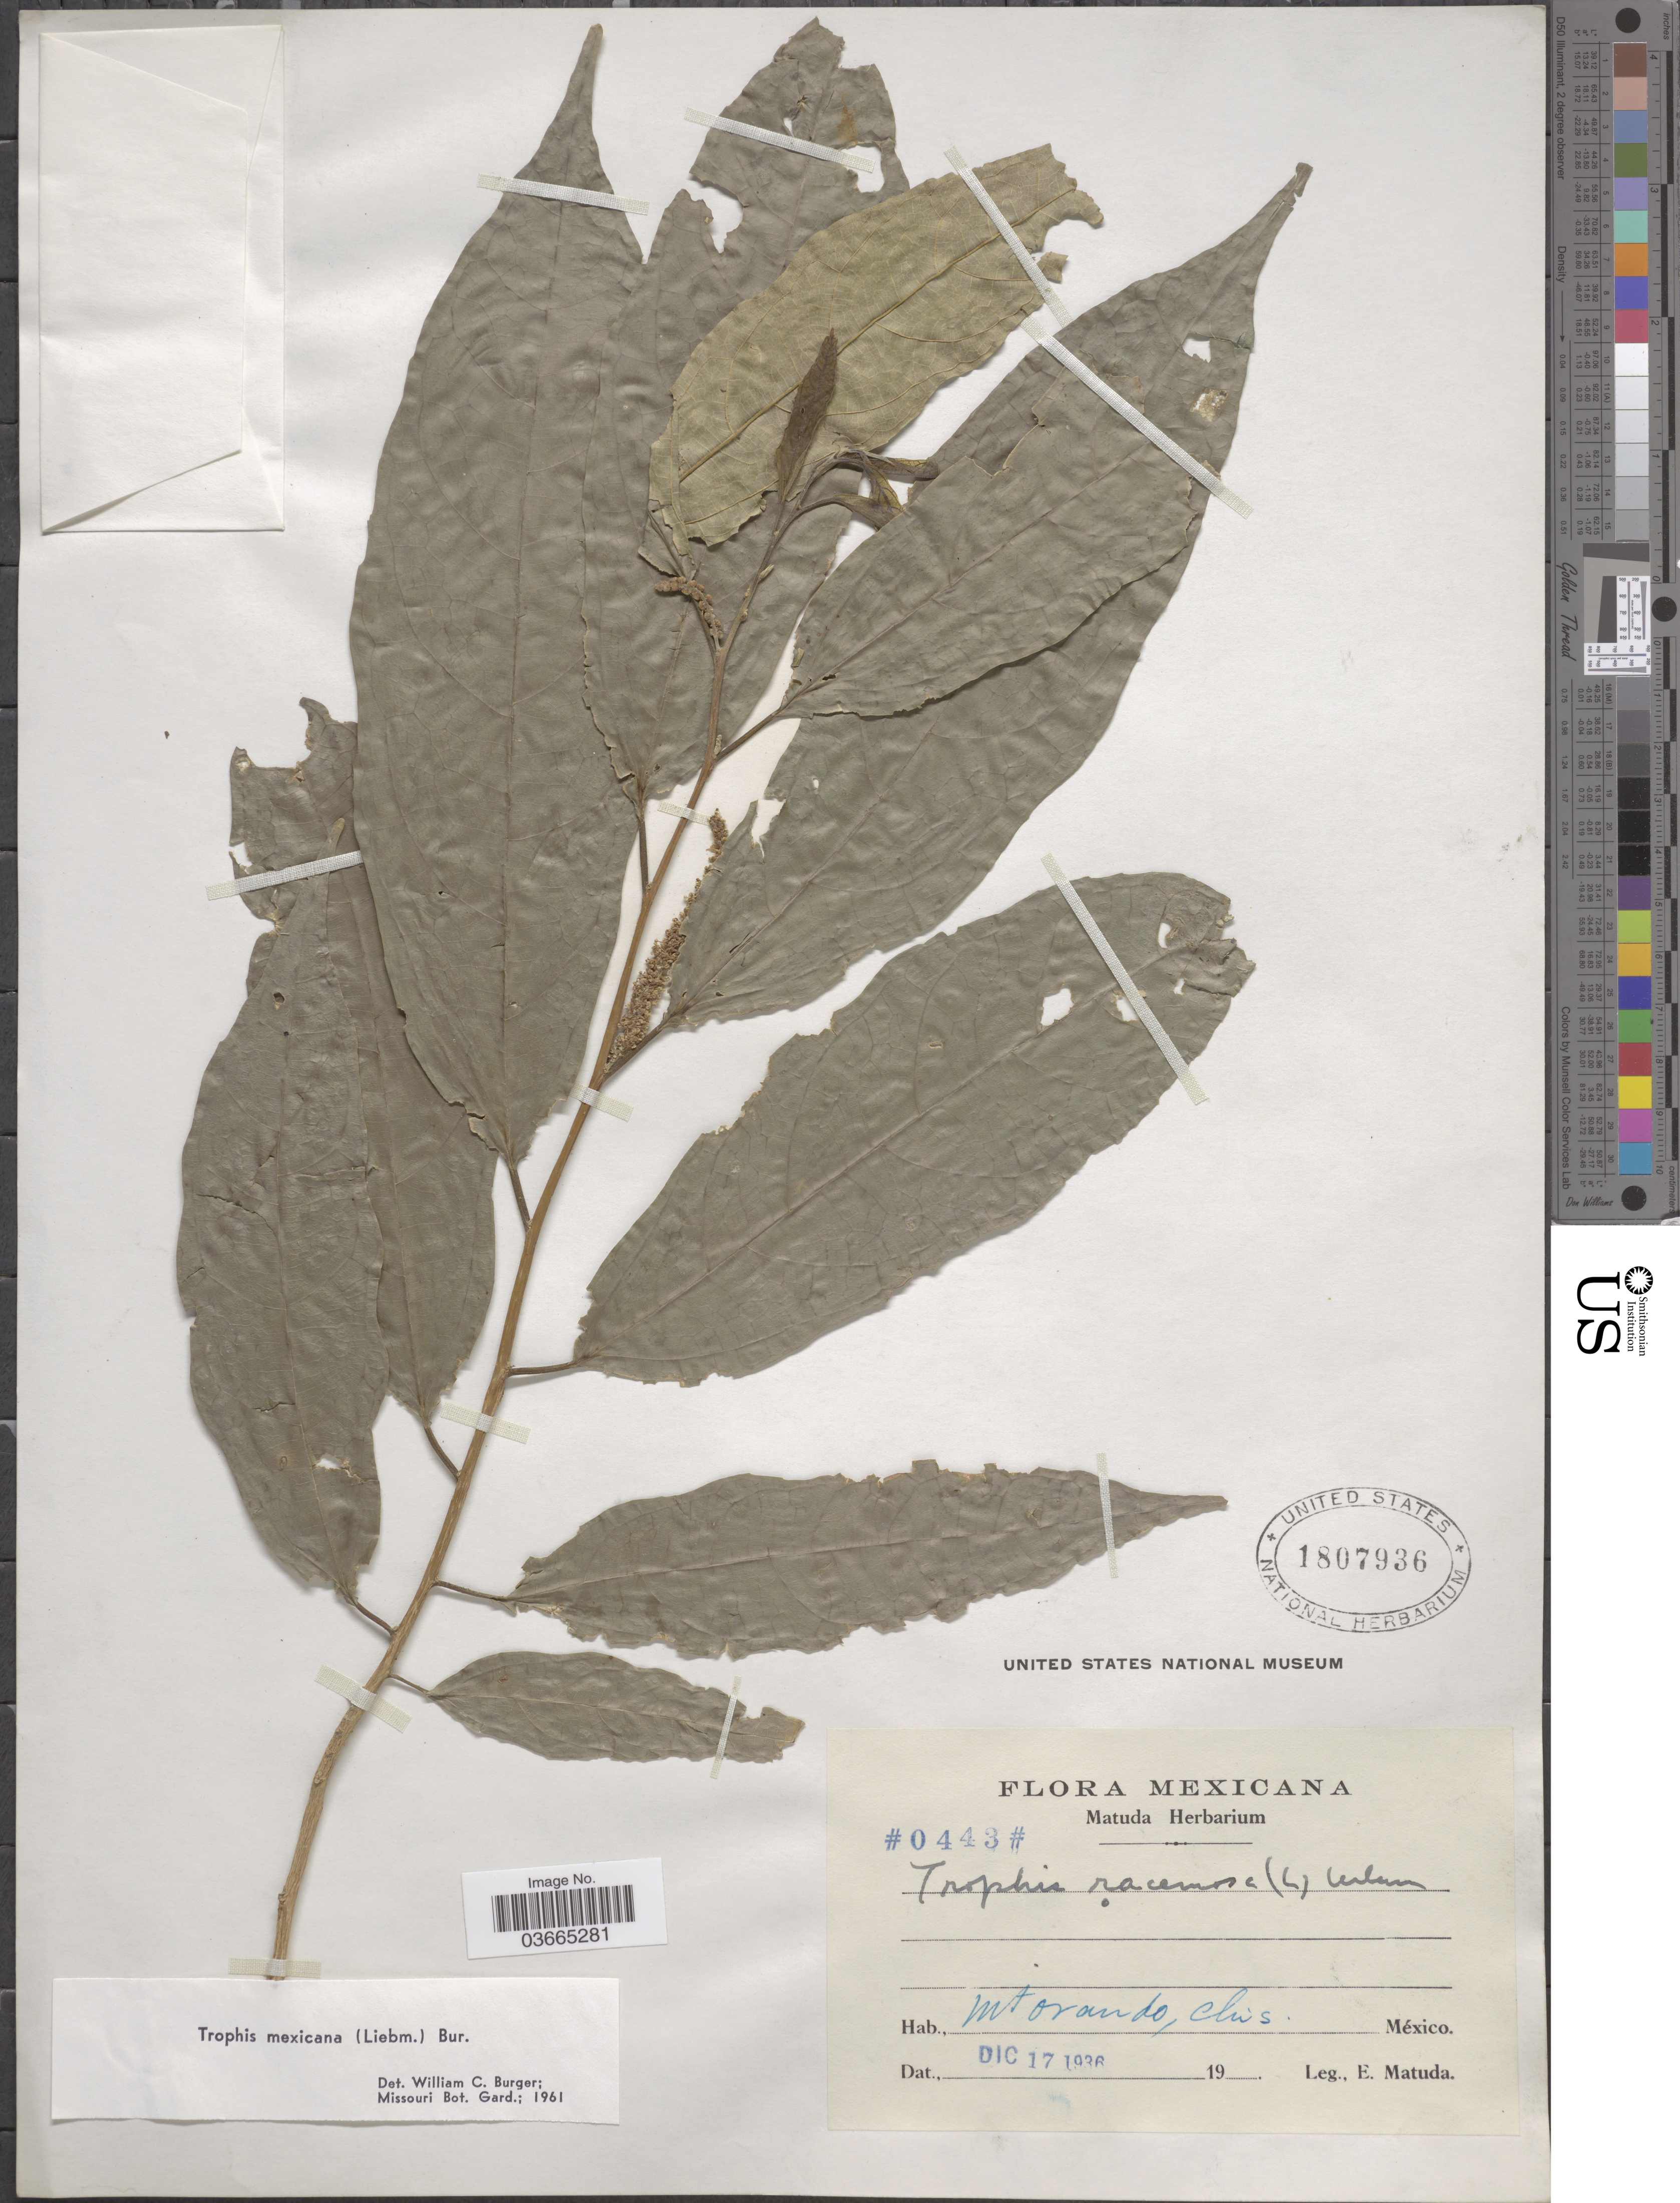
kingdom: Plantae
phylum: Tracheophyta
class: Magnoliopsida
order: Rosales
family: Moraceae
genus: Trophis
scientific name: Trophis mexicana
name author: (Liebm.) Bureau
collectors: E. Matuda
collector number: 0443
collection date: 1936-12-17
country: Mexico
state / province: Chiapas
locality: Mt. Ovando.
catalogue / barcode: US 1807936